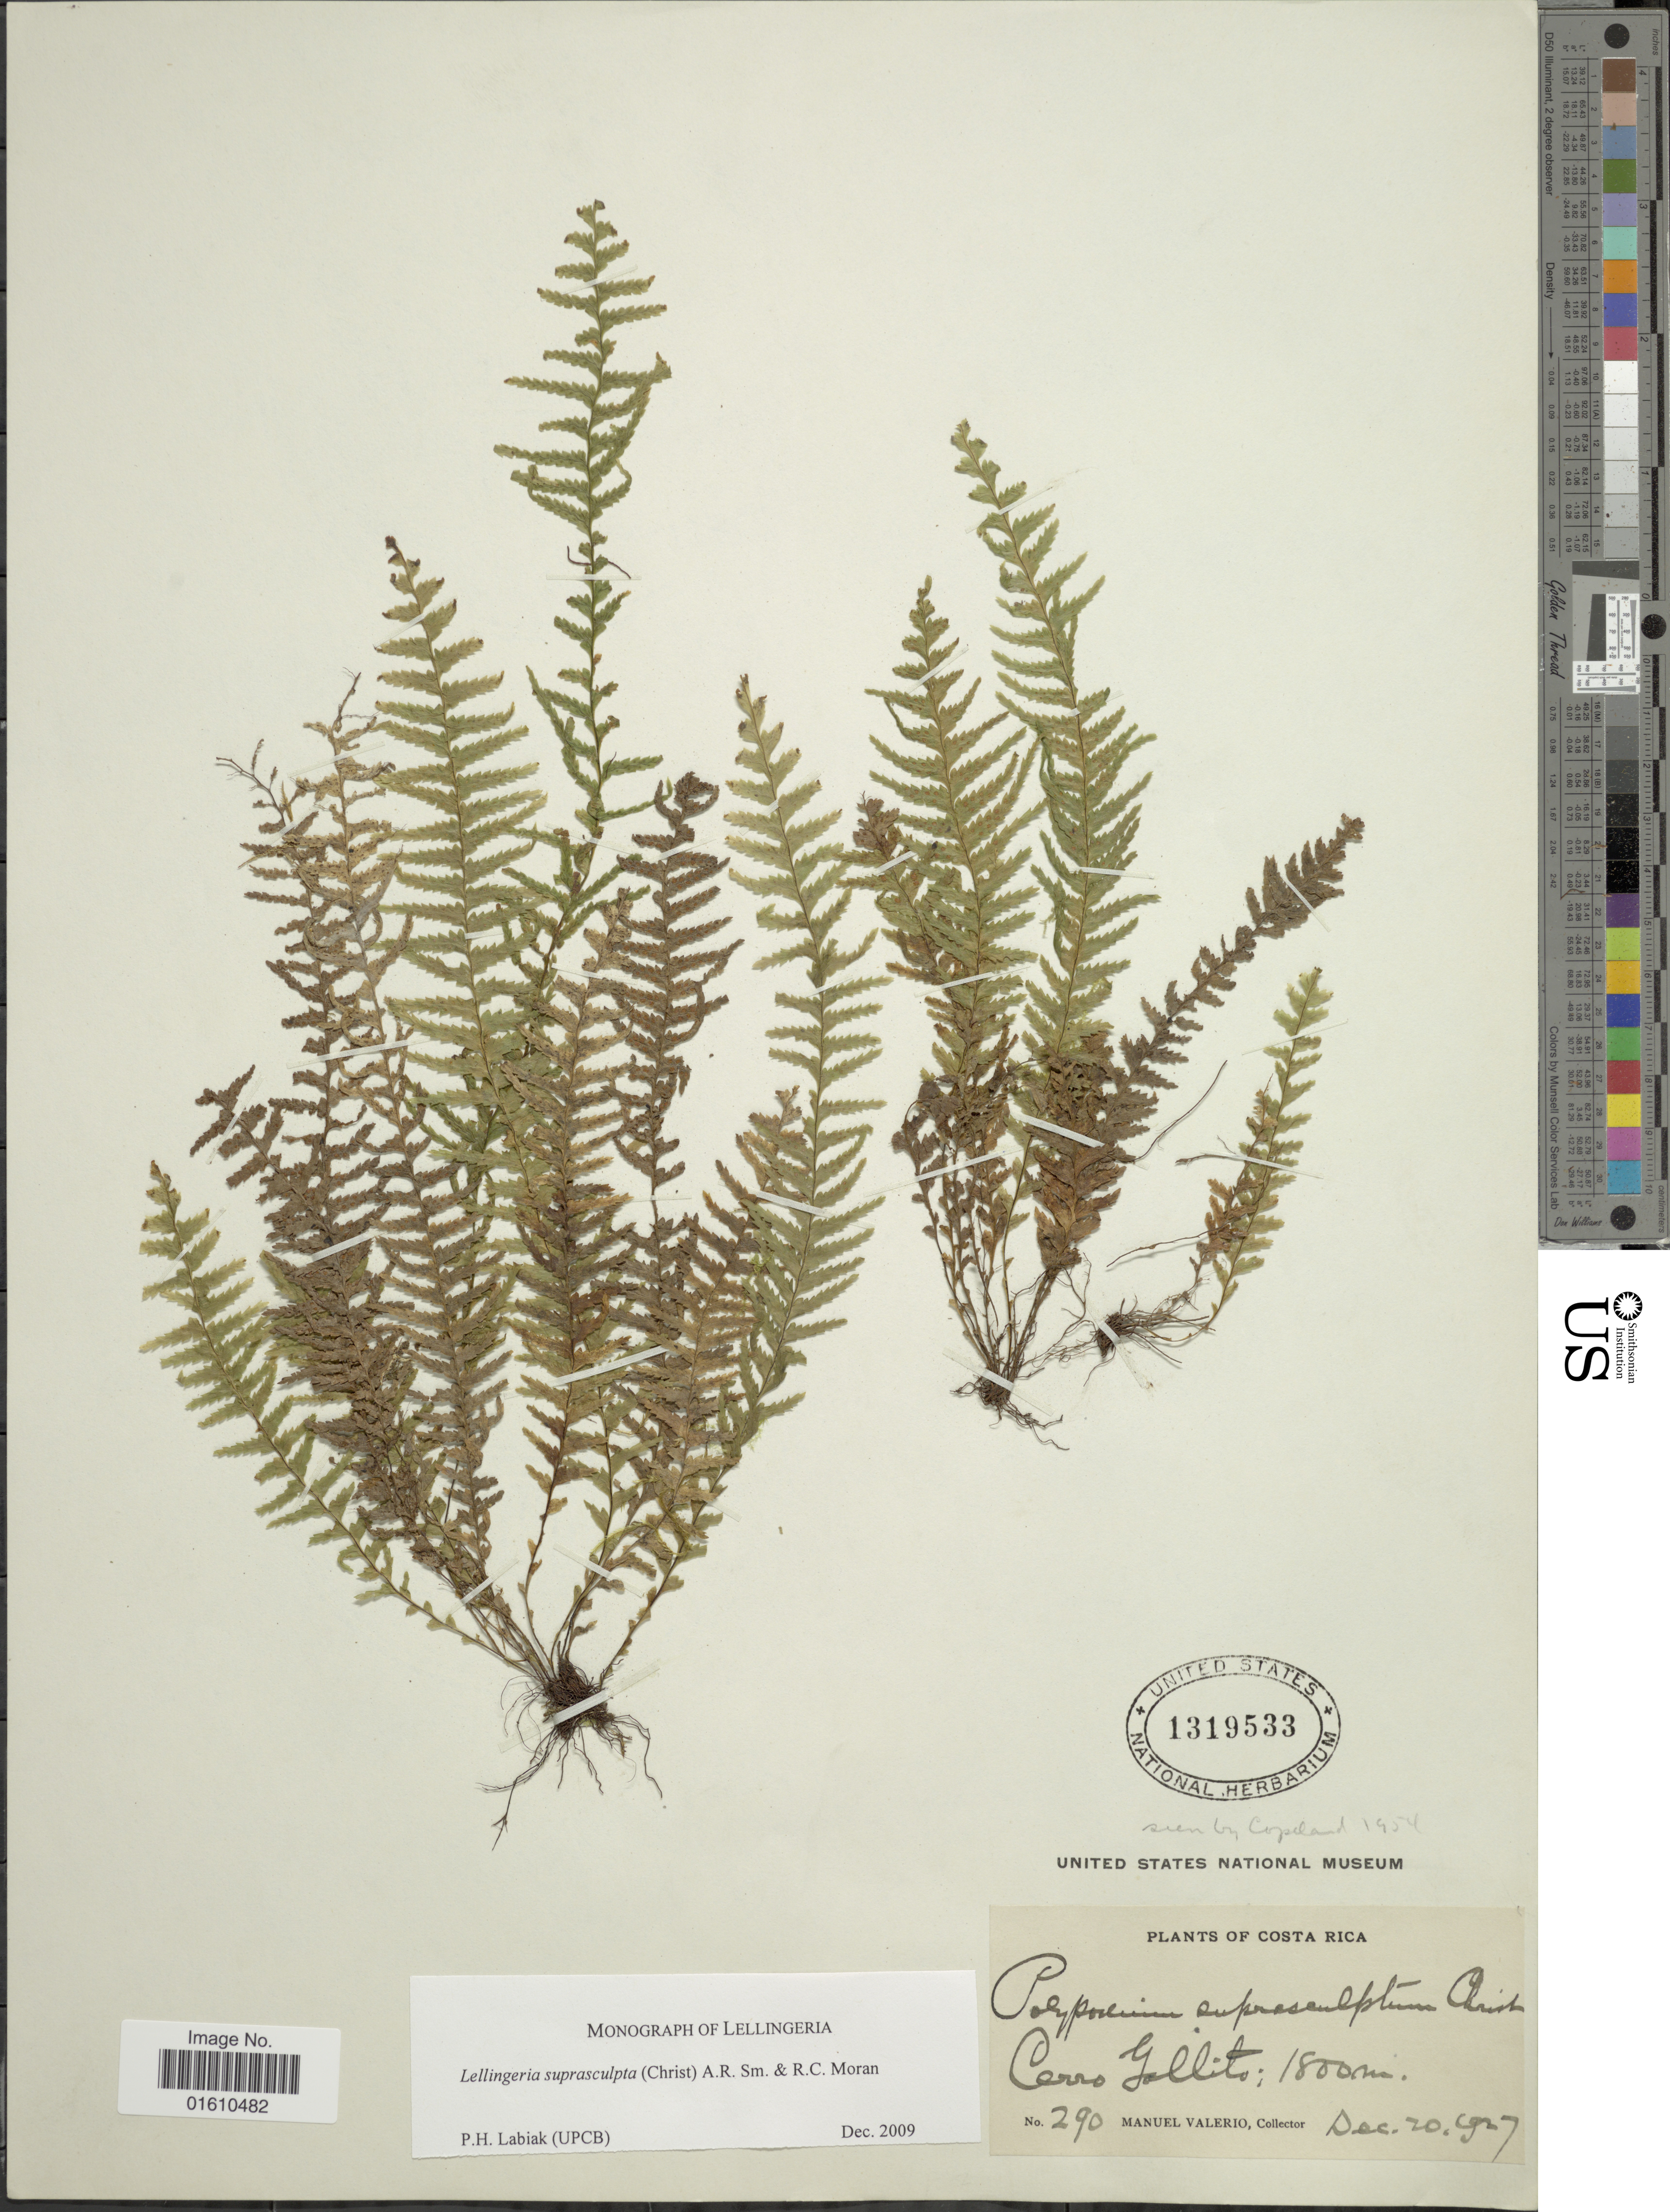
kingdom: Plantae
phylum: Tracheophyta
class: Polypodiopsida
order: Polypodiales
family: Polypodiaceae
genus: Lellingeria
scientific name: Lellingeria suprasculpta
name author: (Christ) A.R. Sm. & R.C. Moran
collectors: M. Valerio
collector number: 290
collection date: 1927-12-20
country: Costa Rica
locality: Cerro Gallito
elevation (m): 1800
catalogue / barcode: US 1319533